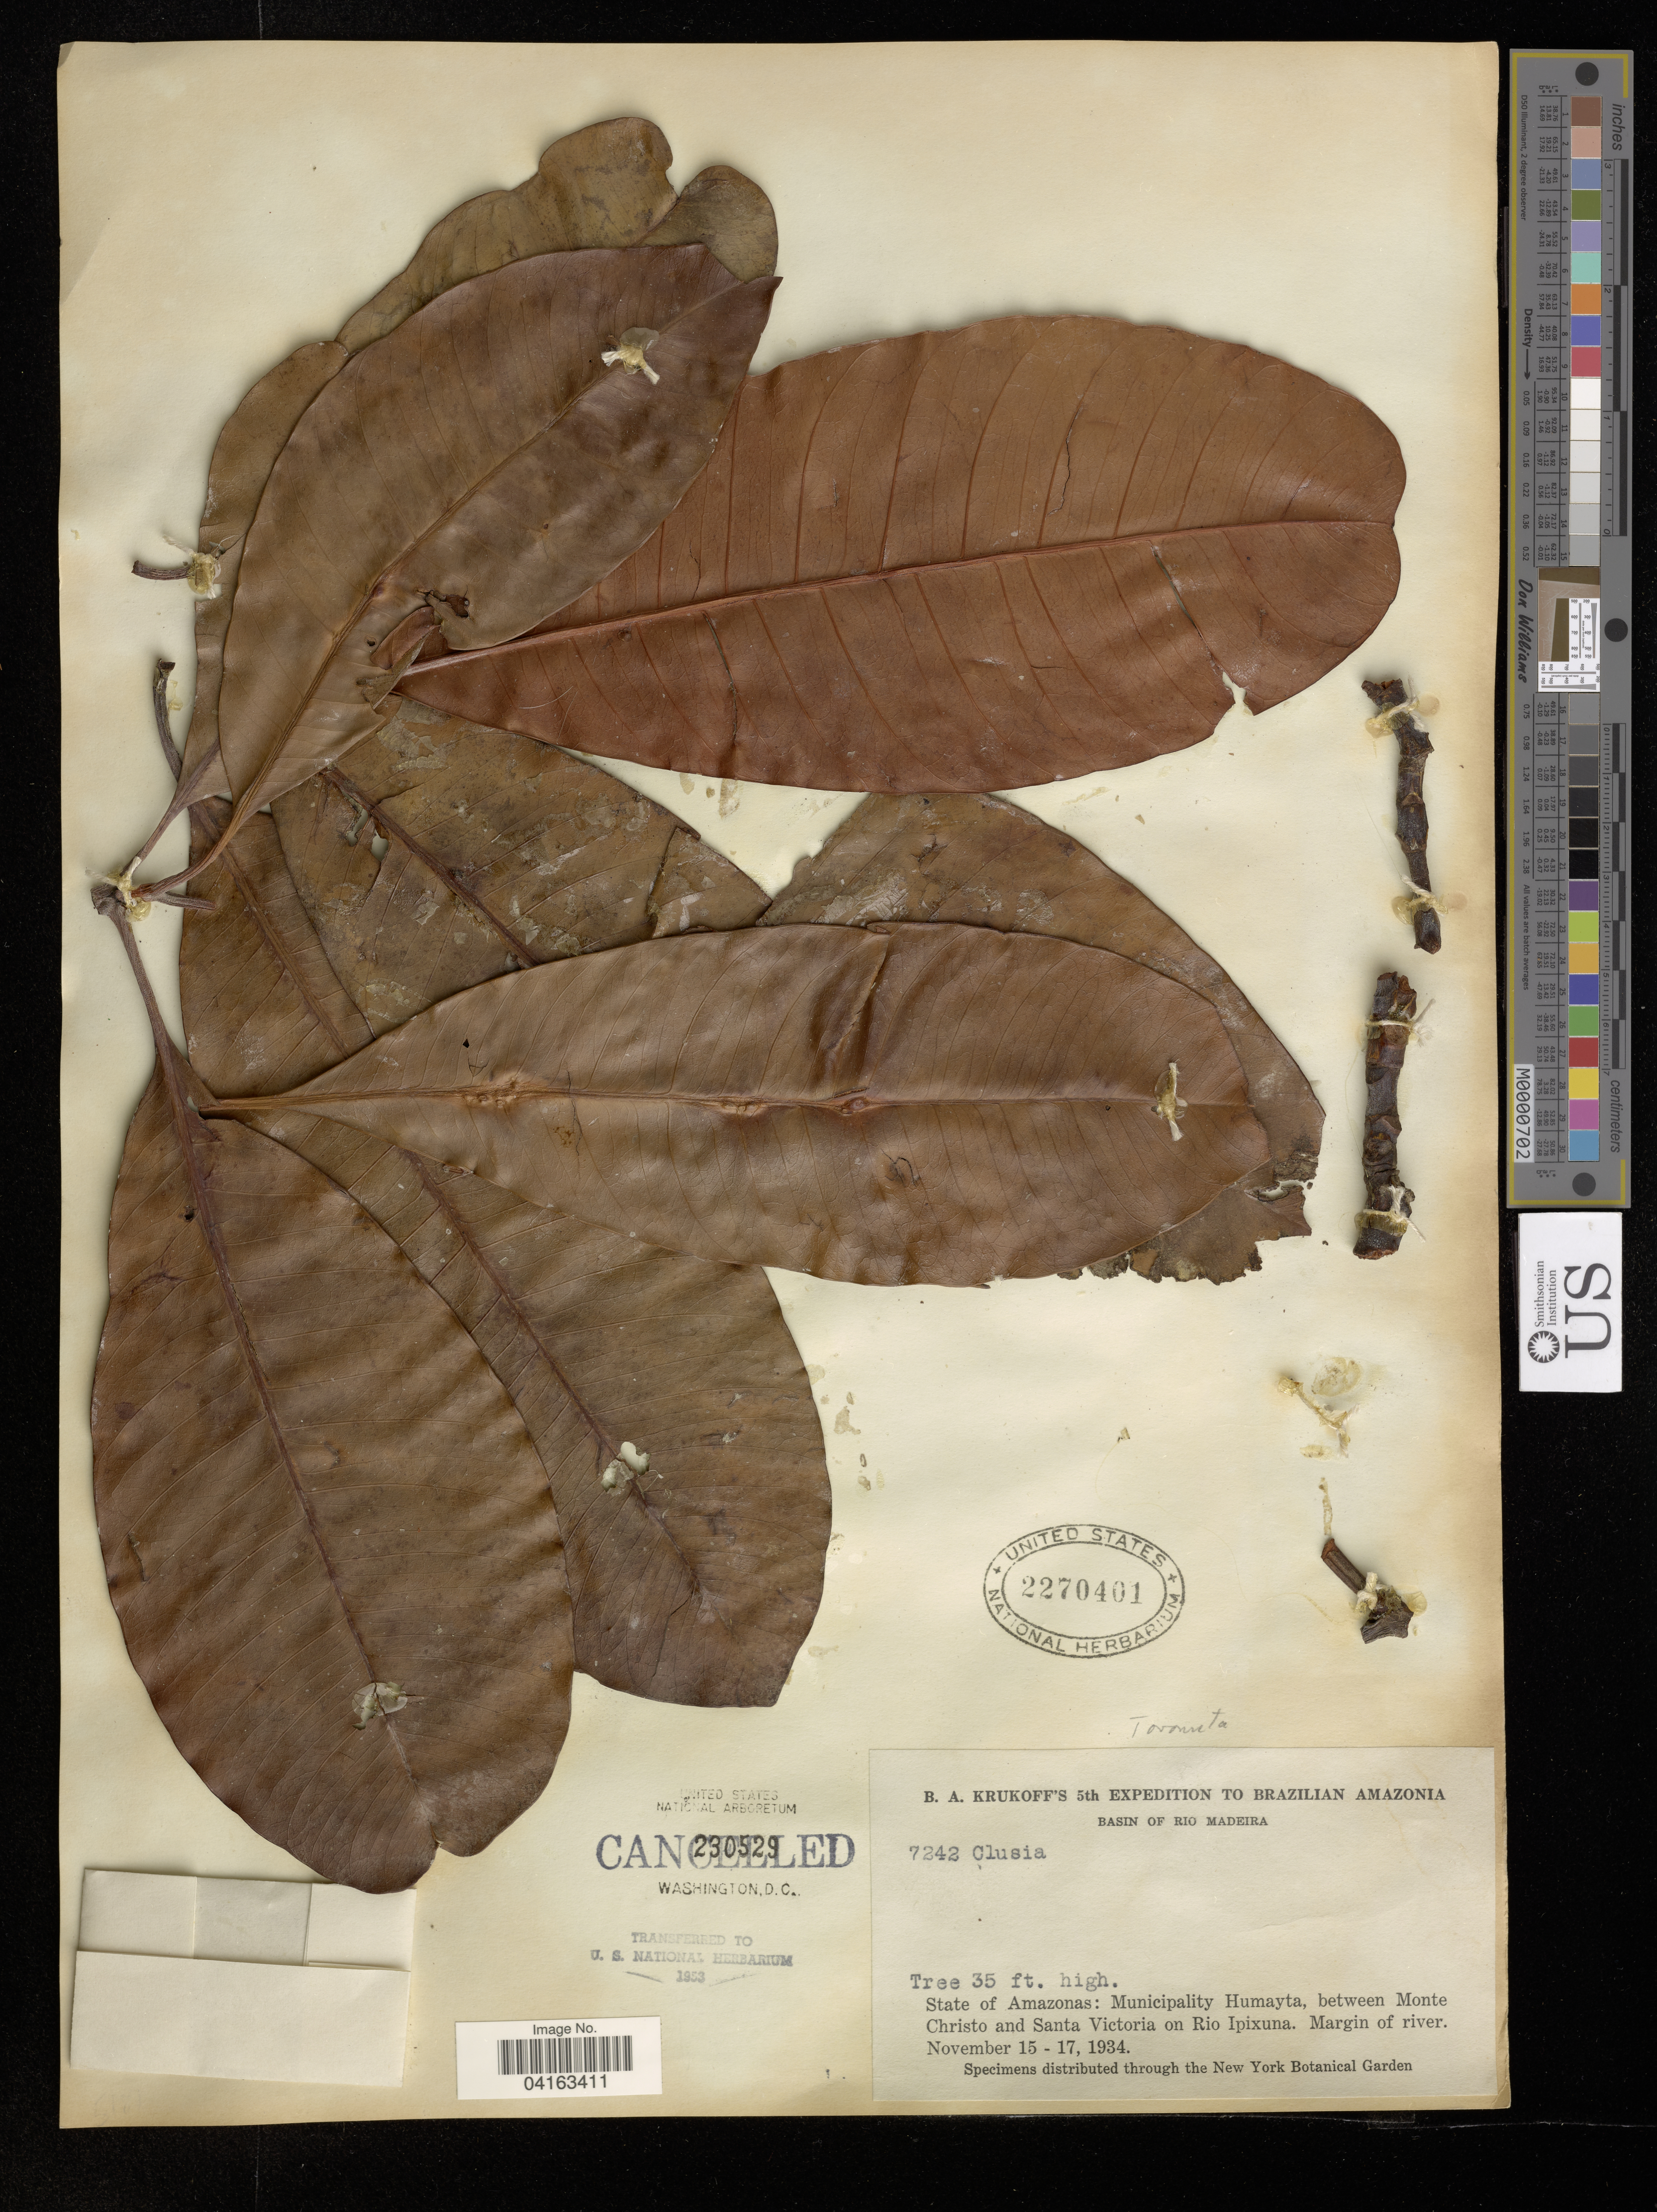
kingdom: Plantae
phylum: Tracheophyta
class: Magnoliopsida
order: Malpighiales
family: Clusiaceae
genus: Clusia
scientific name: Clusia sp.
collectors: B. A. Krukoff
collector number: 7242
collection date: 1934-11-15/1934-11-17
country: Brazil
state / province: Amazonas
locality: Basin of Rio Madeira. Municipilaty Humayta, between Monte Christo and Santa Victoria on Rio Ipixuna. Margin of river.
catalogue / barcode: US 2270401